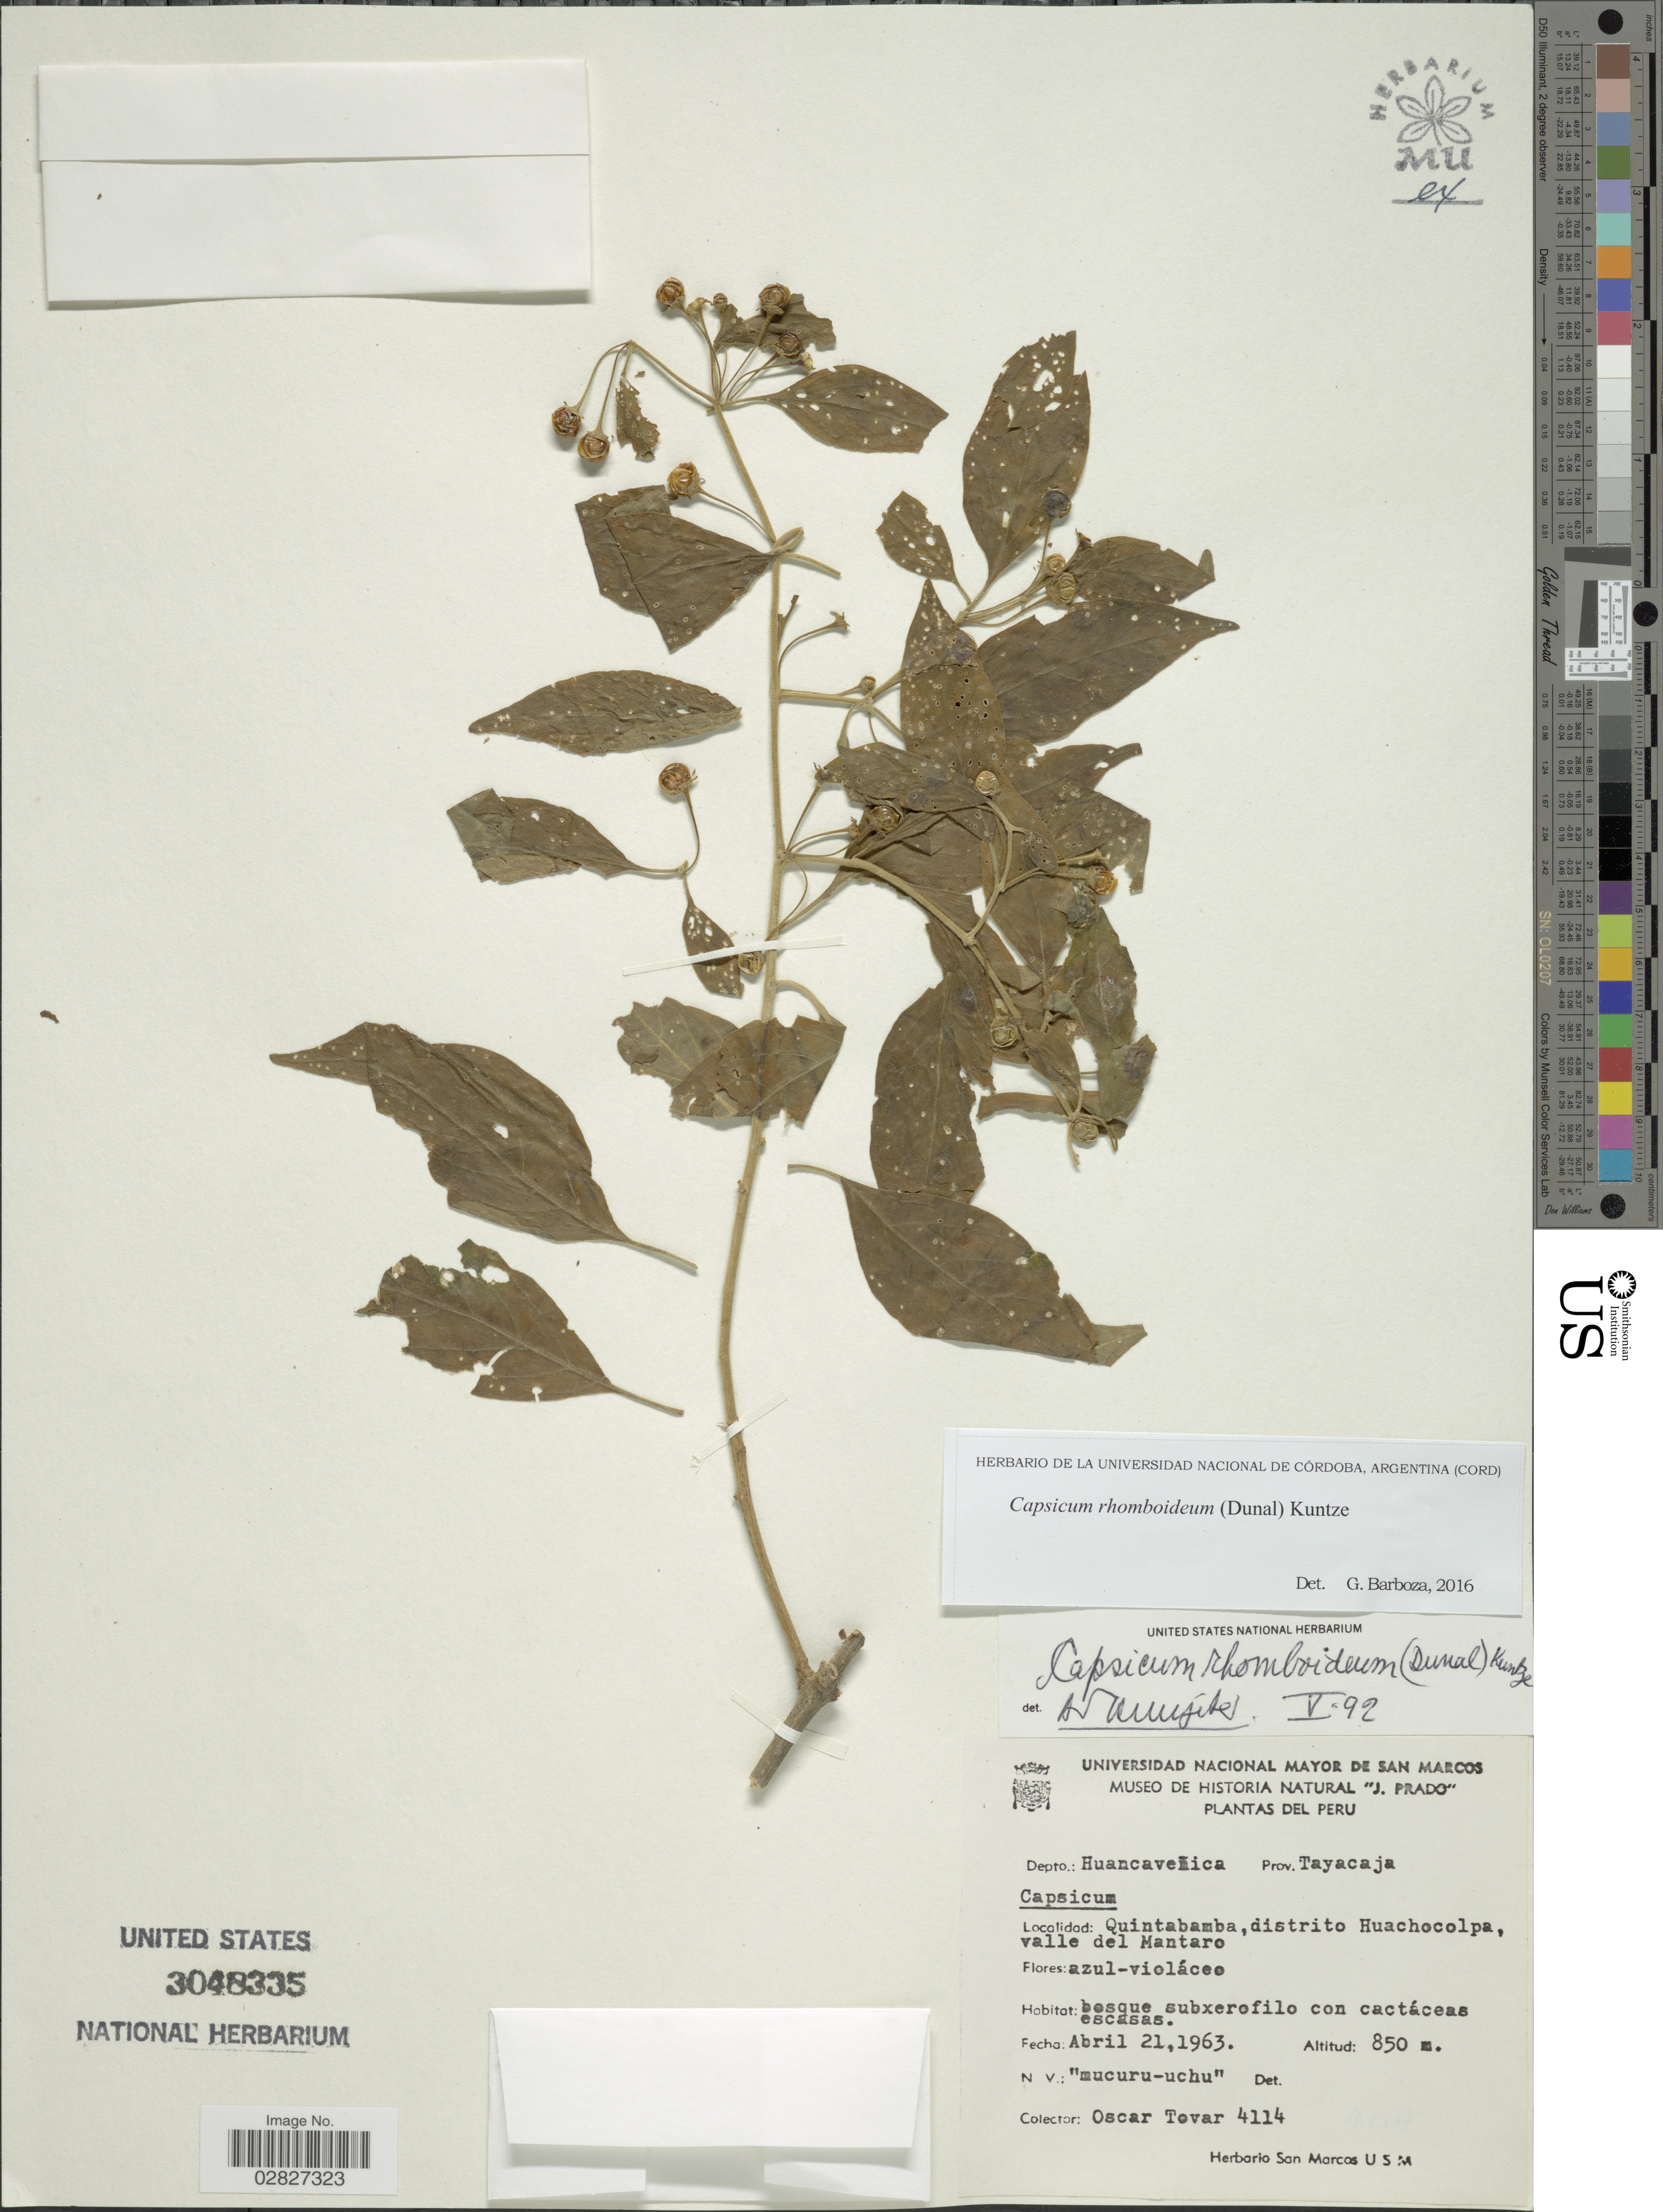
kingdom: Plantae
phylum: Tracheophyta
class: Magnoliopsida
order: Solanales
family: Solanaceae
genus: Capsicum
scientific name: Capsicum rhomboideum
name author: (Humb. & Bonpl. ex Dunal) Kuntze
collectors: Ó. Tovar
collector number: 4114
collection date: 1963-04-21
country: Peru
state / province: Huancavelica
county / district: Tayacaja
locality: Depto.: Huancavenica. Prov. Tayacaja. Quintabamba, distrito Huachocolpa, valle del Mantaro.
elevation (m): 850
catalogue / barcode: US 3048335